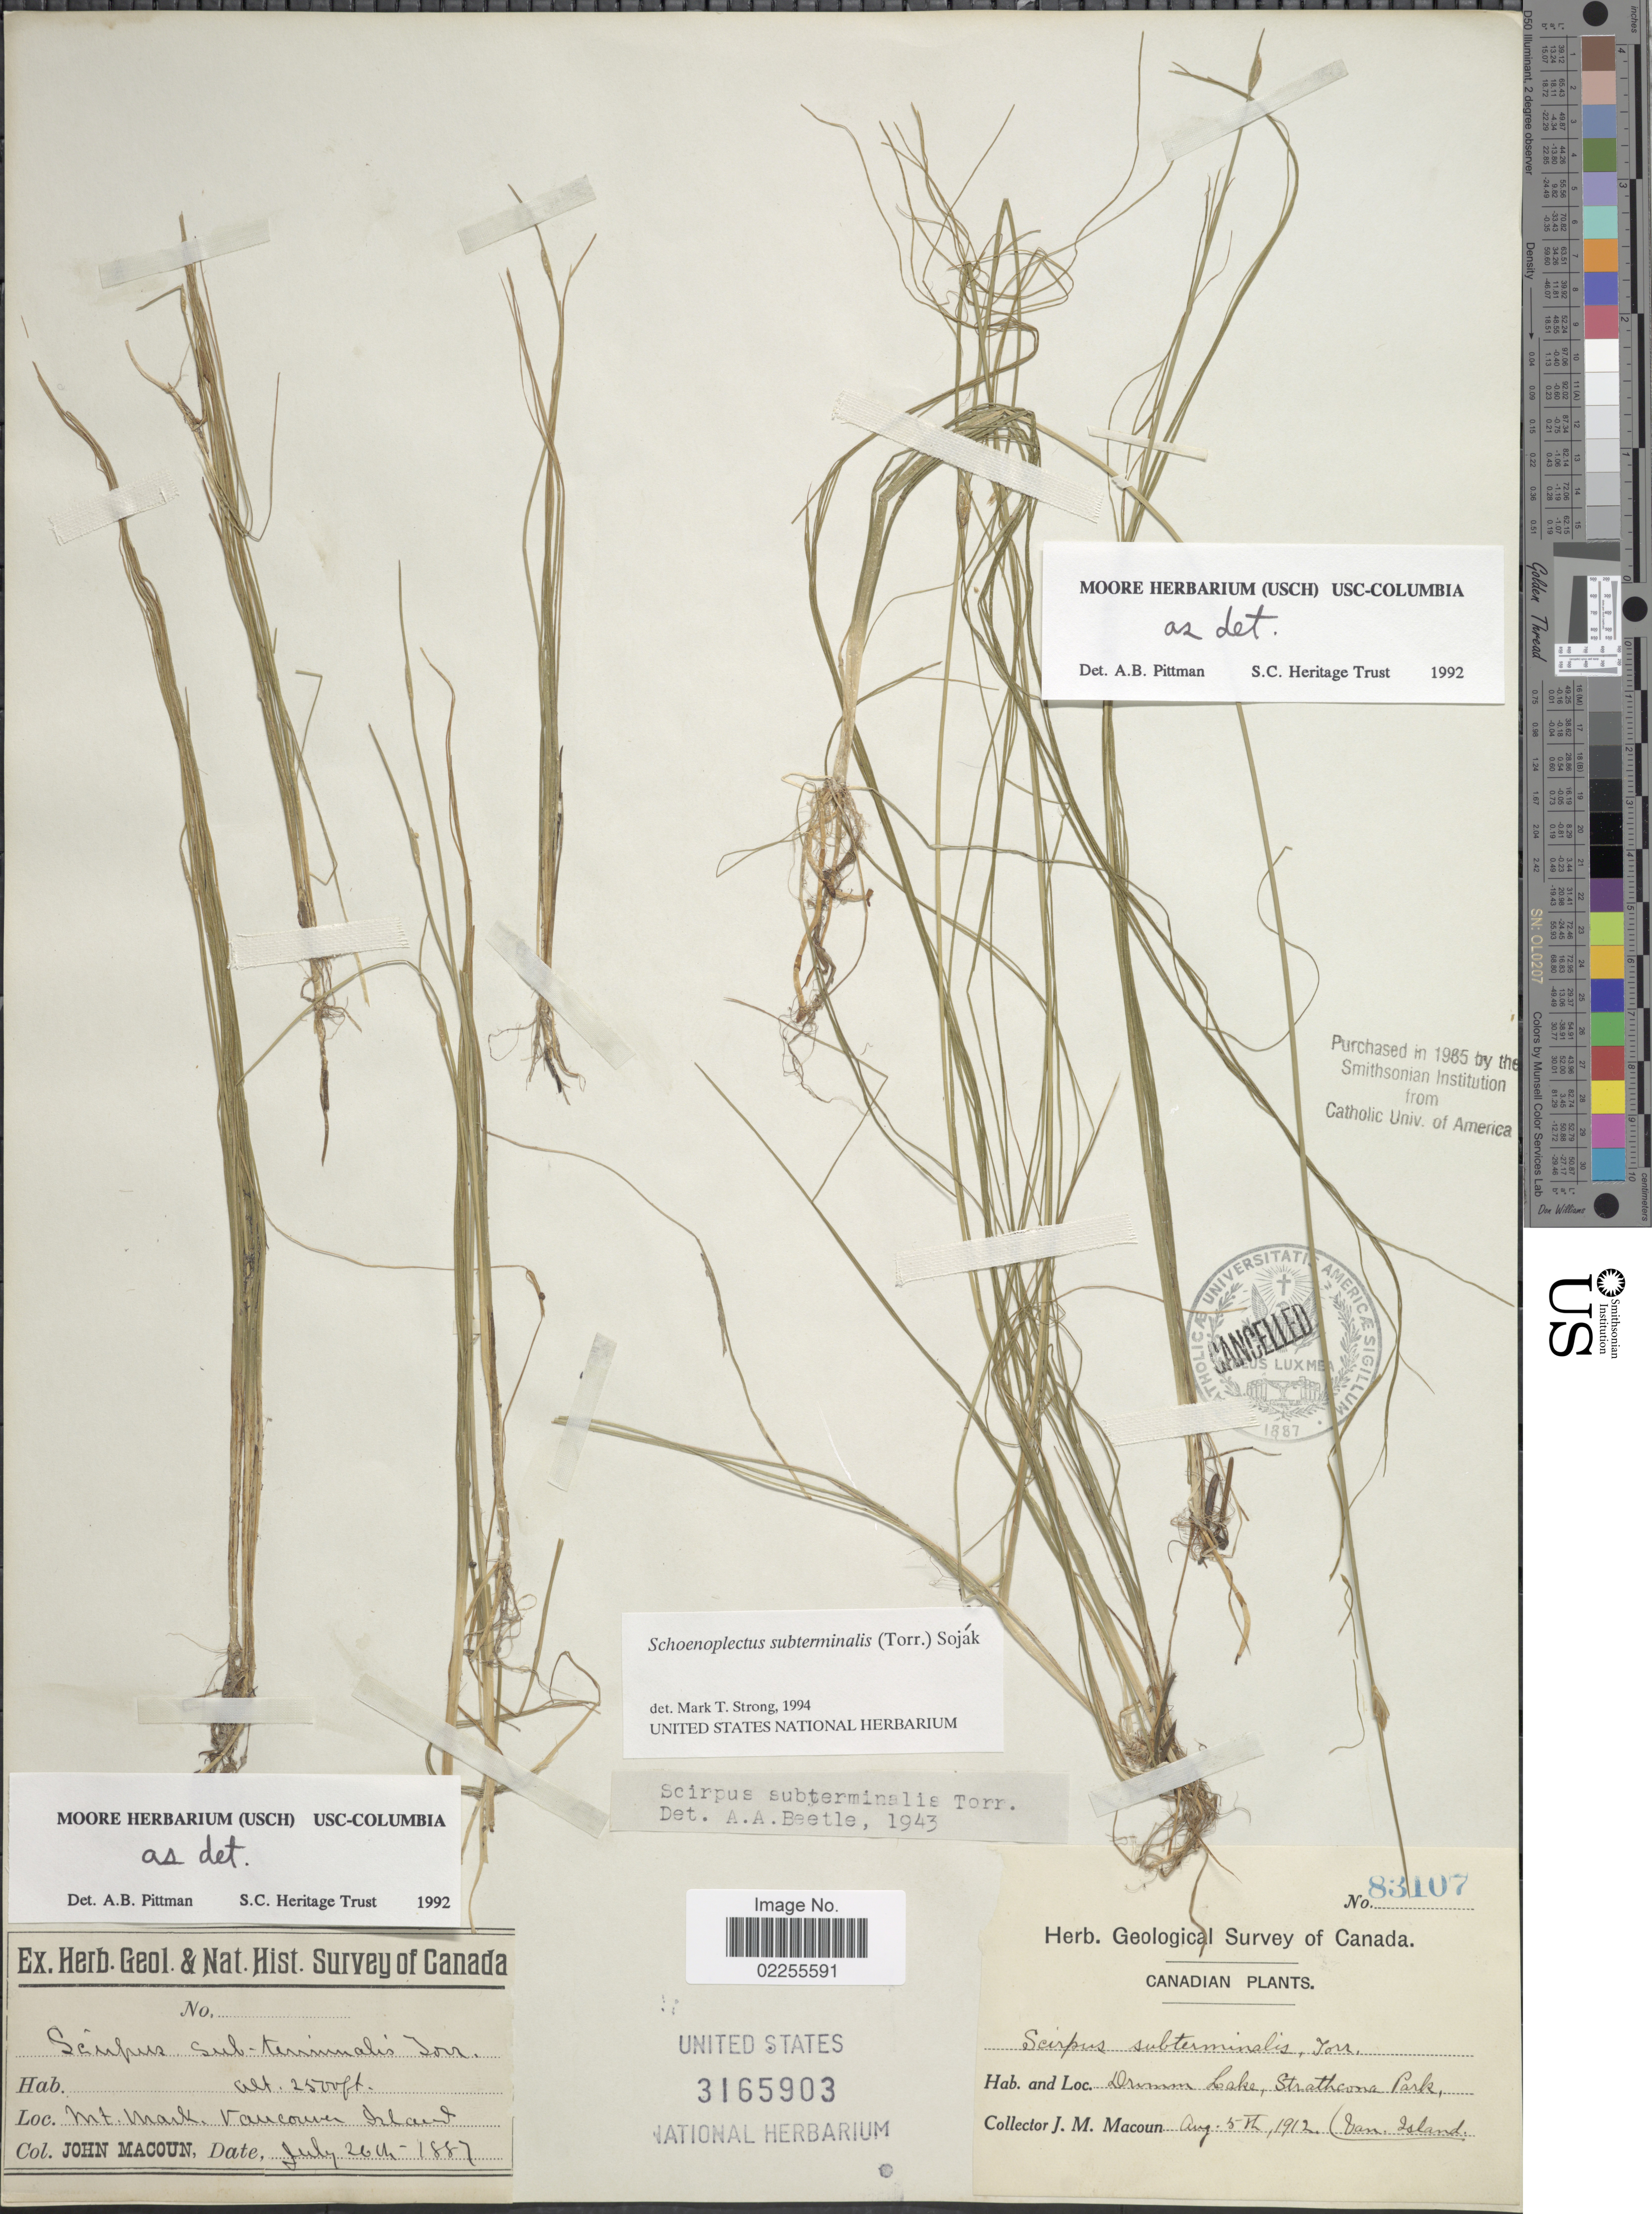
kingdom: Plantae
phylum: Tracheophyta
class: Liliopsida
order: Poales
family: Cyperaceae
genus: Schoenoplectus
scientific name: Schoenoplectus subterminalis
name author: (Torr.) Soják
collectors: J. Macoun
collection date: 1887-07-26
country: Canada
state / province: British Columbia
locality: Mt. Mark, Vancouver Island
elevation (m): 762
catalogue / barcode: US 3165903-2